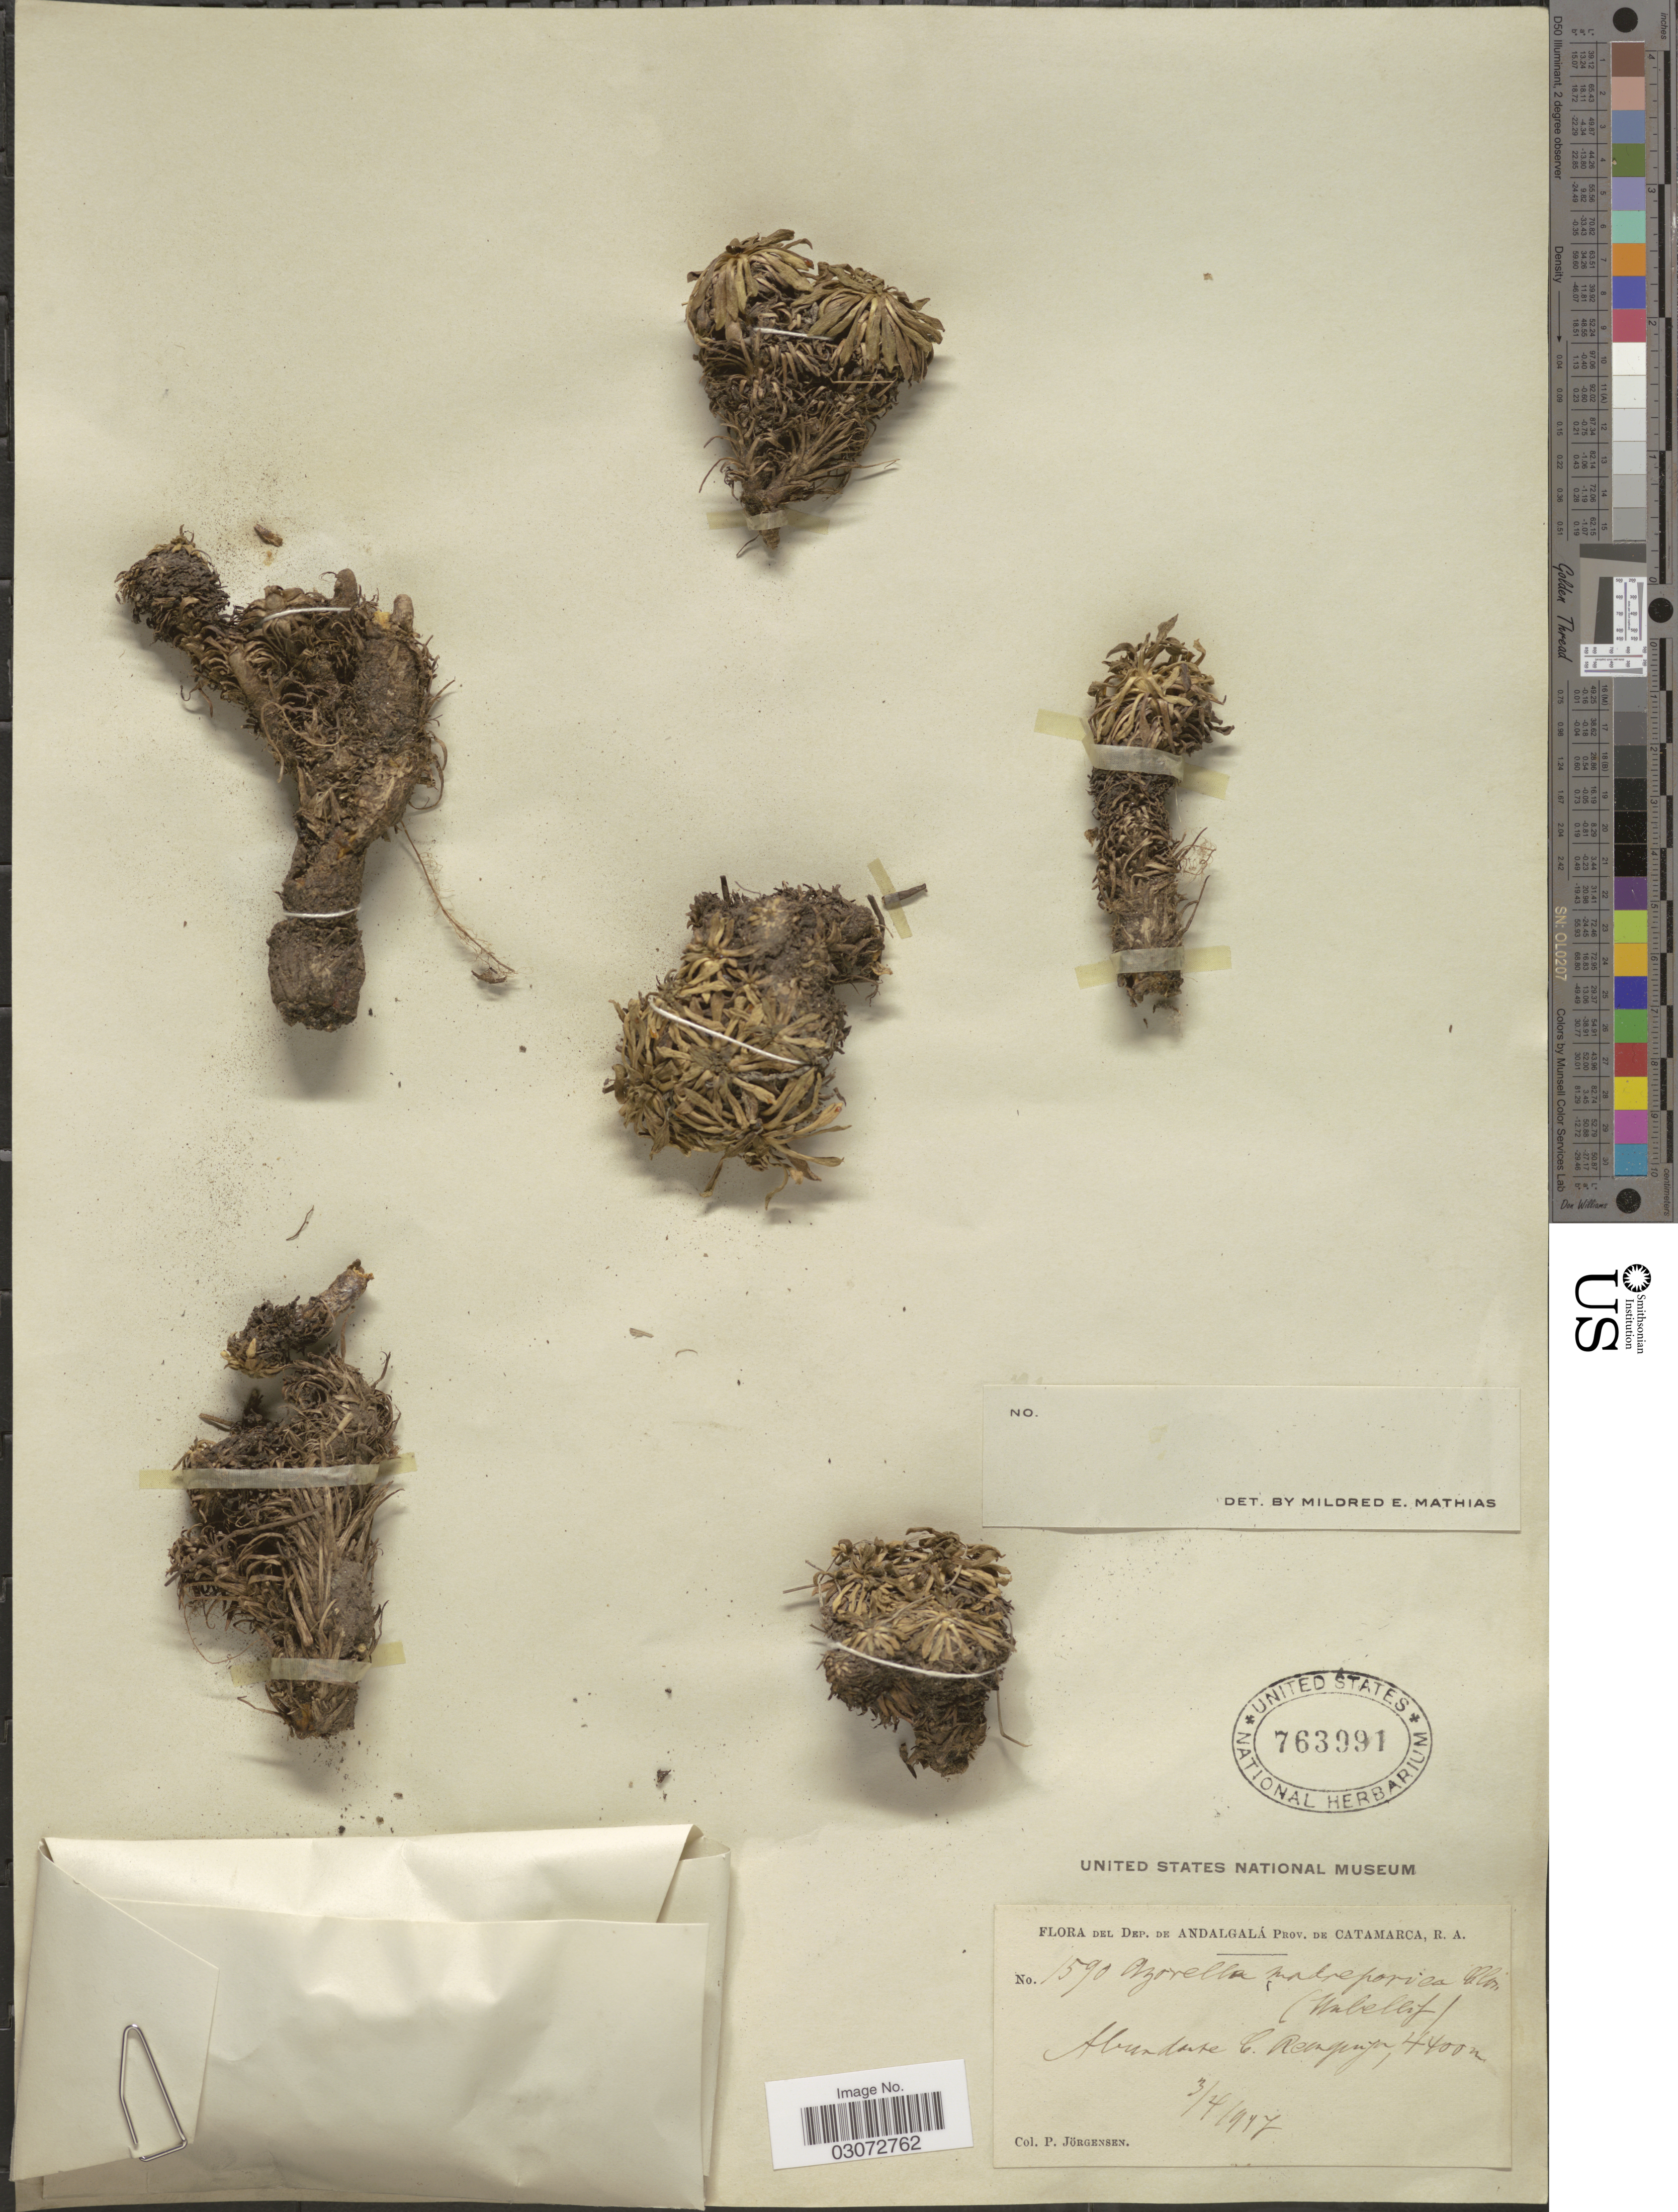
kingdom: Plantae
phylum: Tracheophyta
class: Magnoliopsida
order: Apiales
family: Apiaceae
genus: Azorella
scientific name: Azorella patagonica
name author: Speg.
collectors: P. Jörgensen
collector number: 1590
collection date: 1917-04-03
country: Argentina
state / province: Catamarca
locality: Dep. de Andalgalá. C. Rengenya [interpreted].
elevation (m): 4400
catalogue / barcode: US 763991